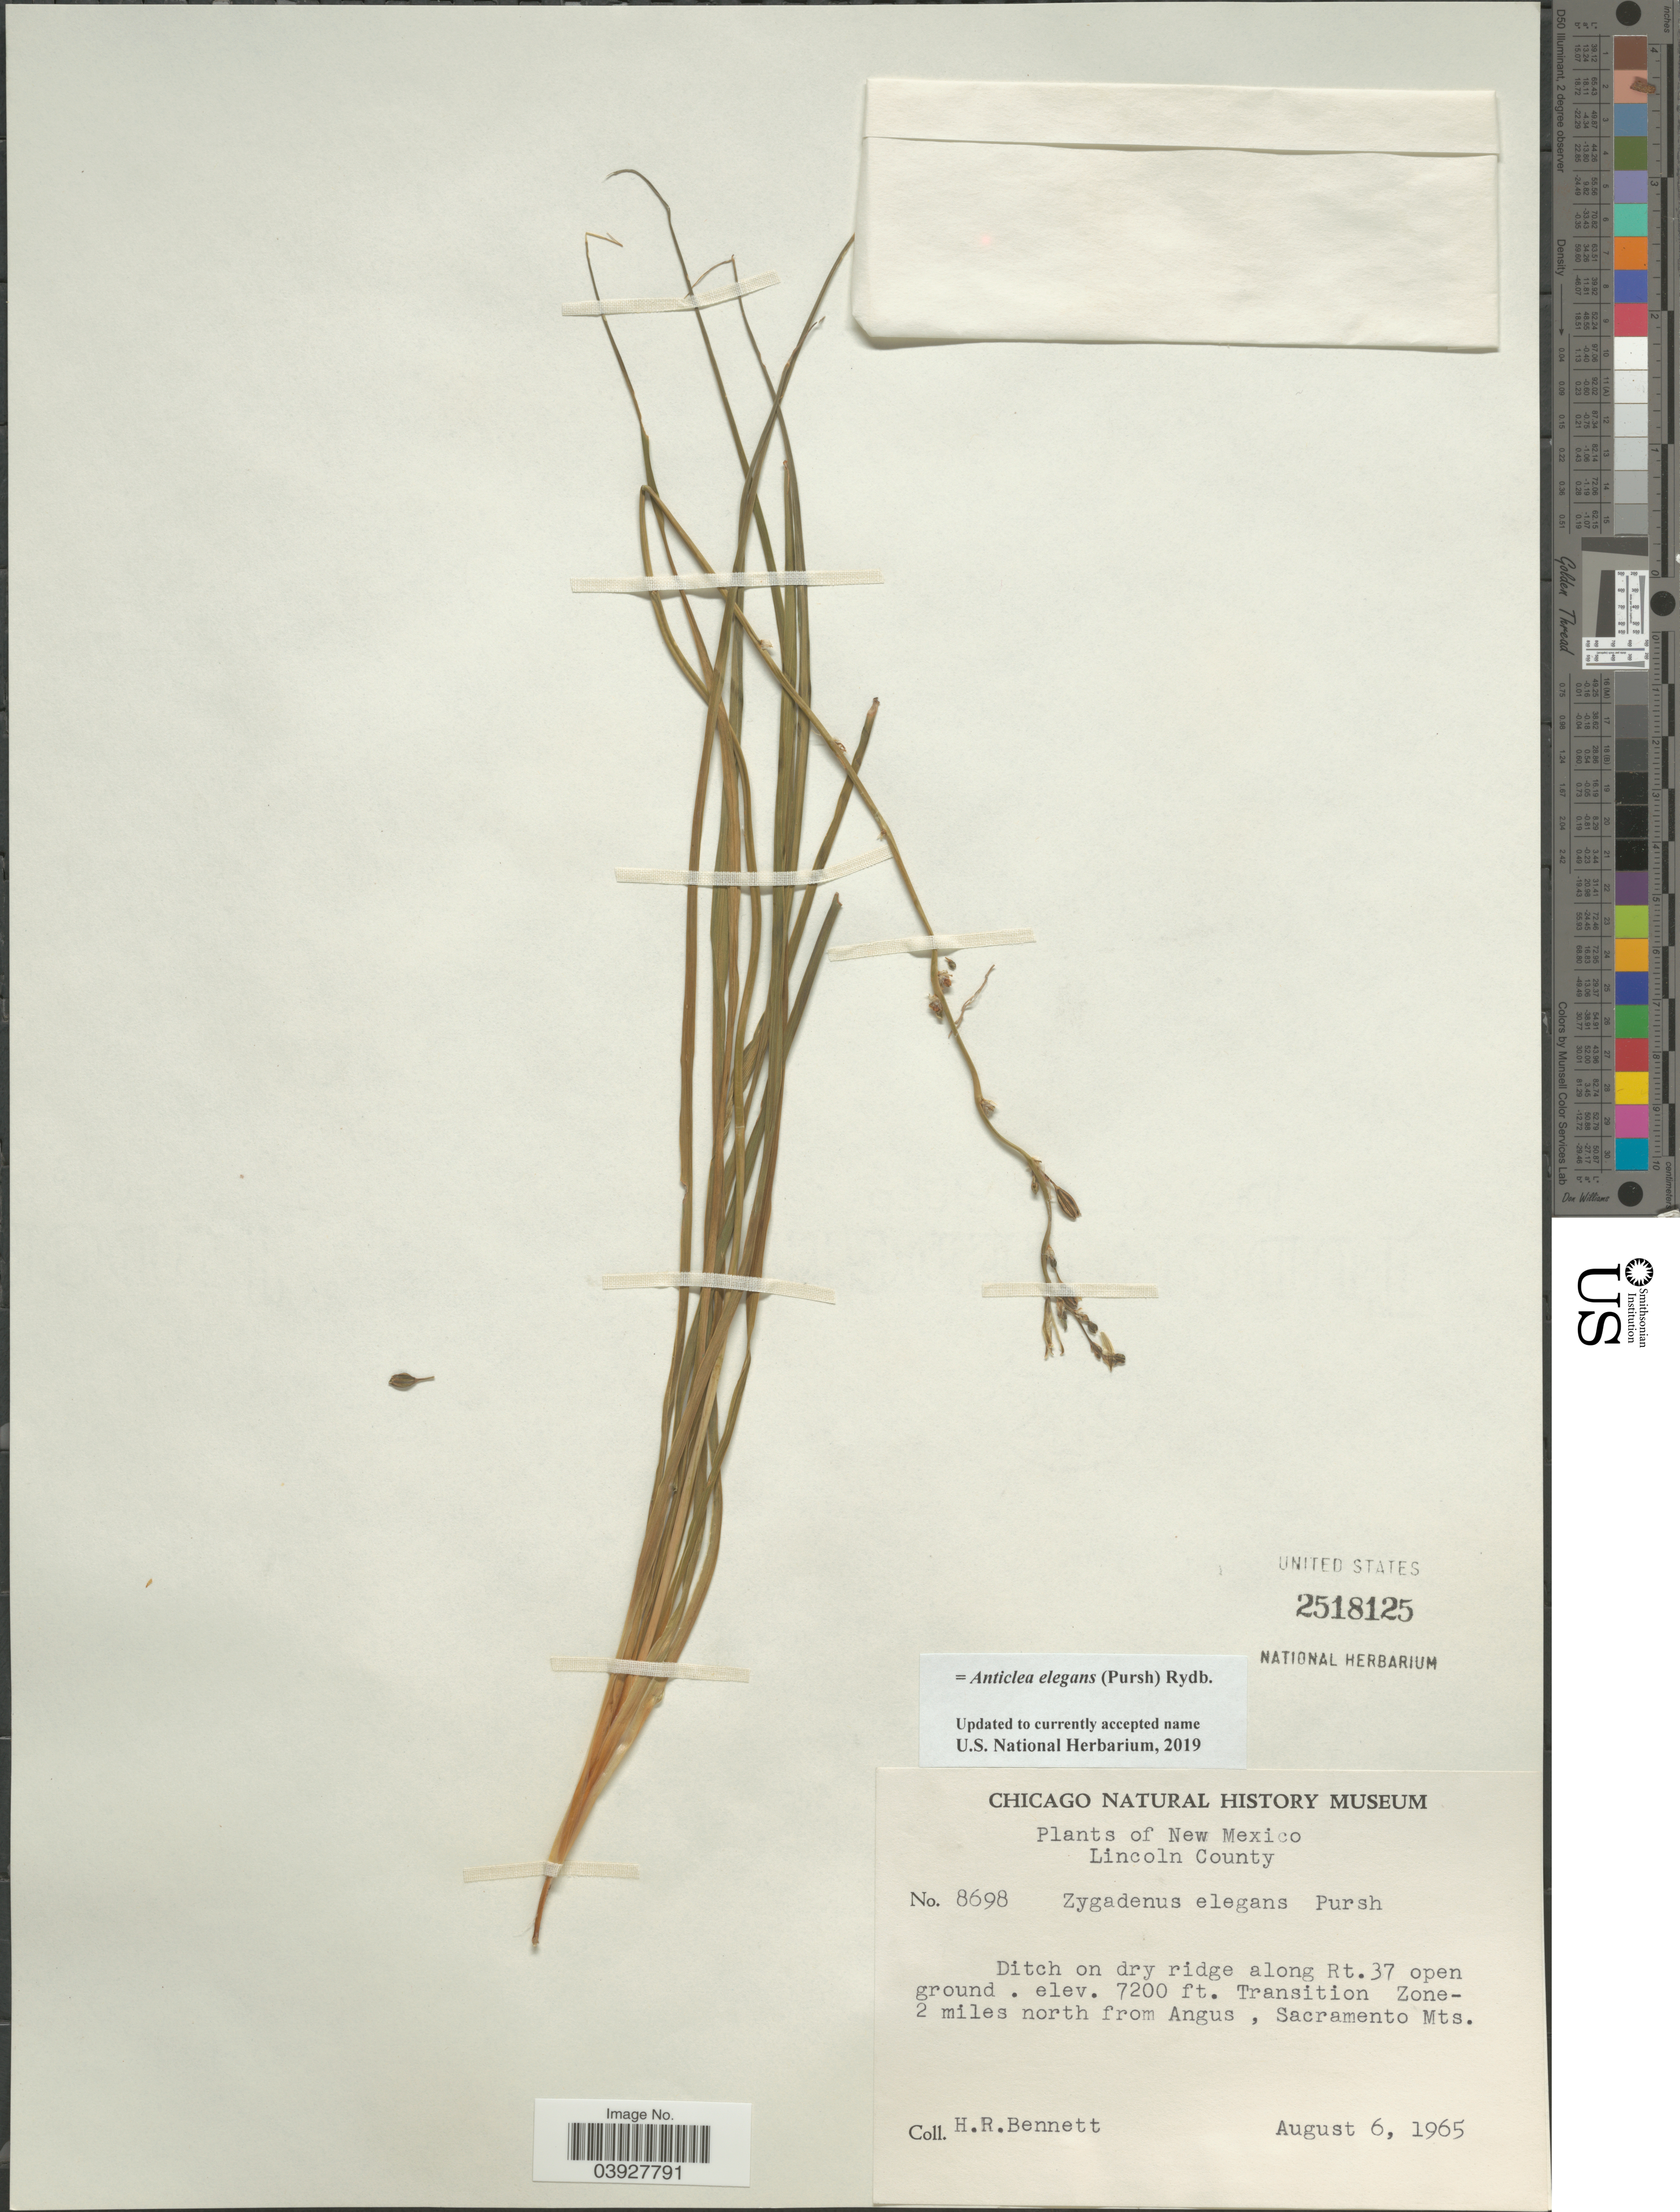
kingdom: Plantae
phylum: Tracheophyta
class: Liliopsida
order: Liliales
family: Melanthiaceae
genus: Anticlea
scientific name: Anticlea elegans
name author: (Pursh) Rydb.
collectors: H. R. Bennett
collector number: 8698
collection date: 1965-08-06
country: United States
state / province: New Mexico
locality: Lincoln County. Ditch on dry ridge along Rt. 37 open ground. Transition Zone-2 miles north from Angus, Sacramento Mts.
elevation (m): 2195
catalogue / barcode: US 2518125